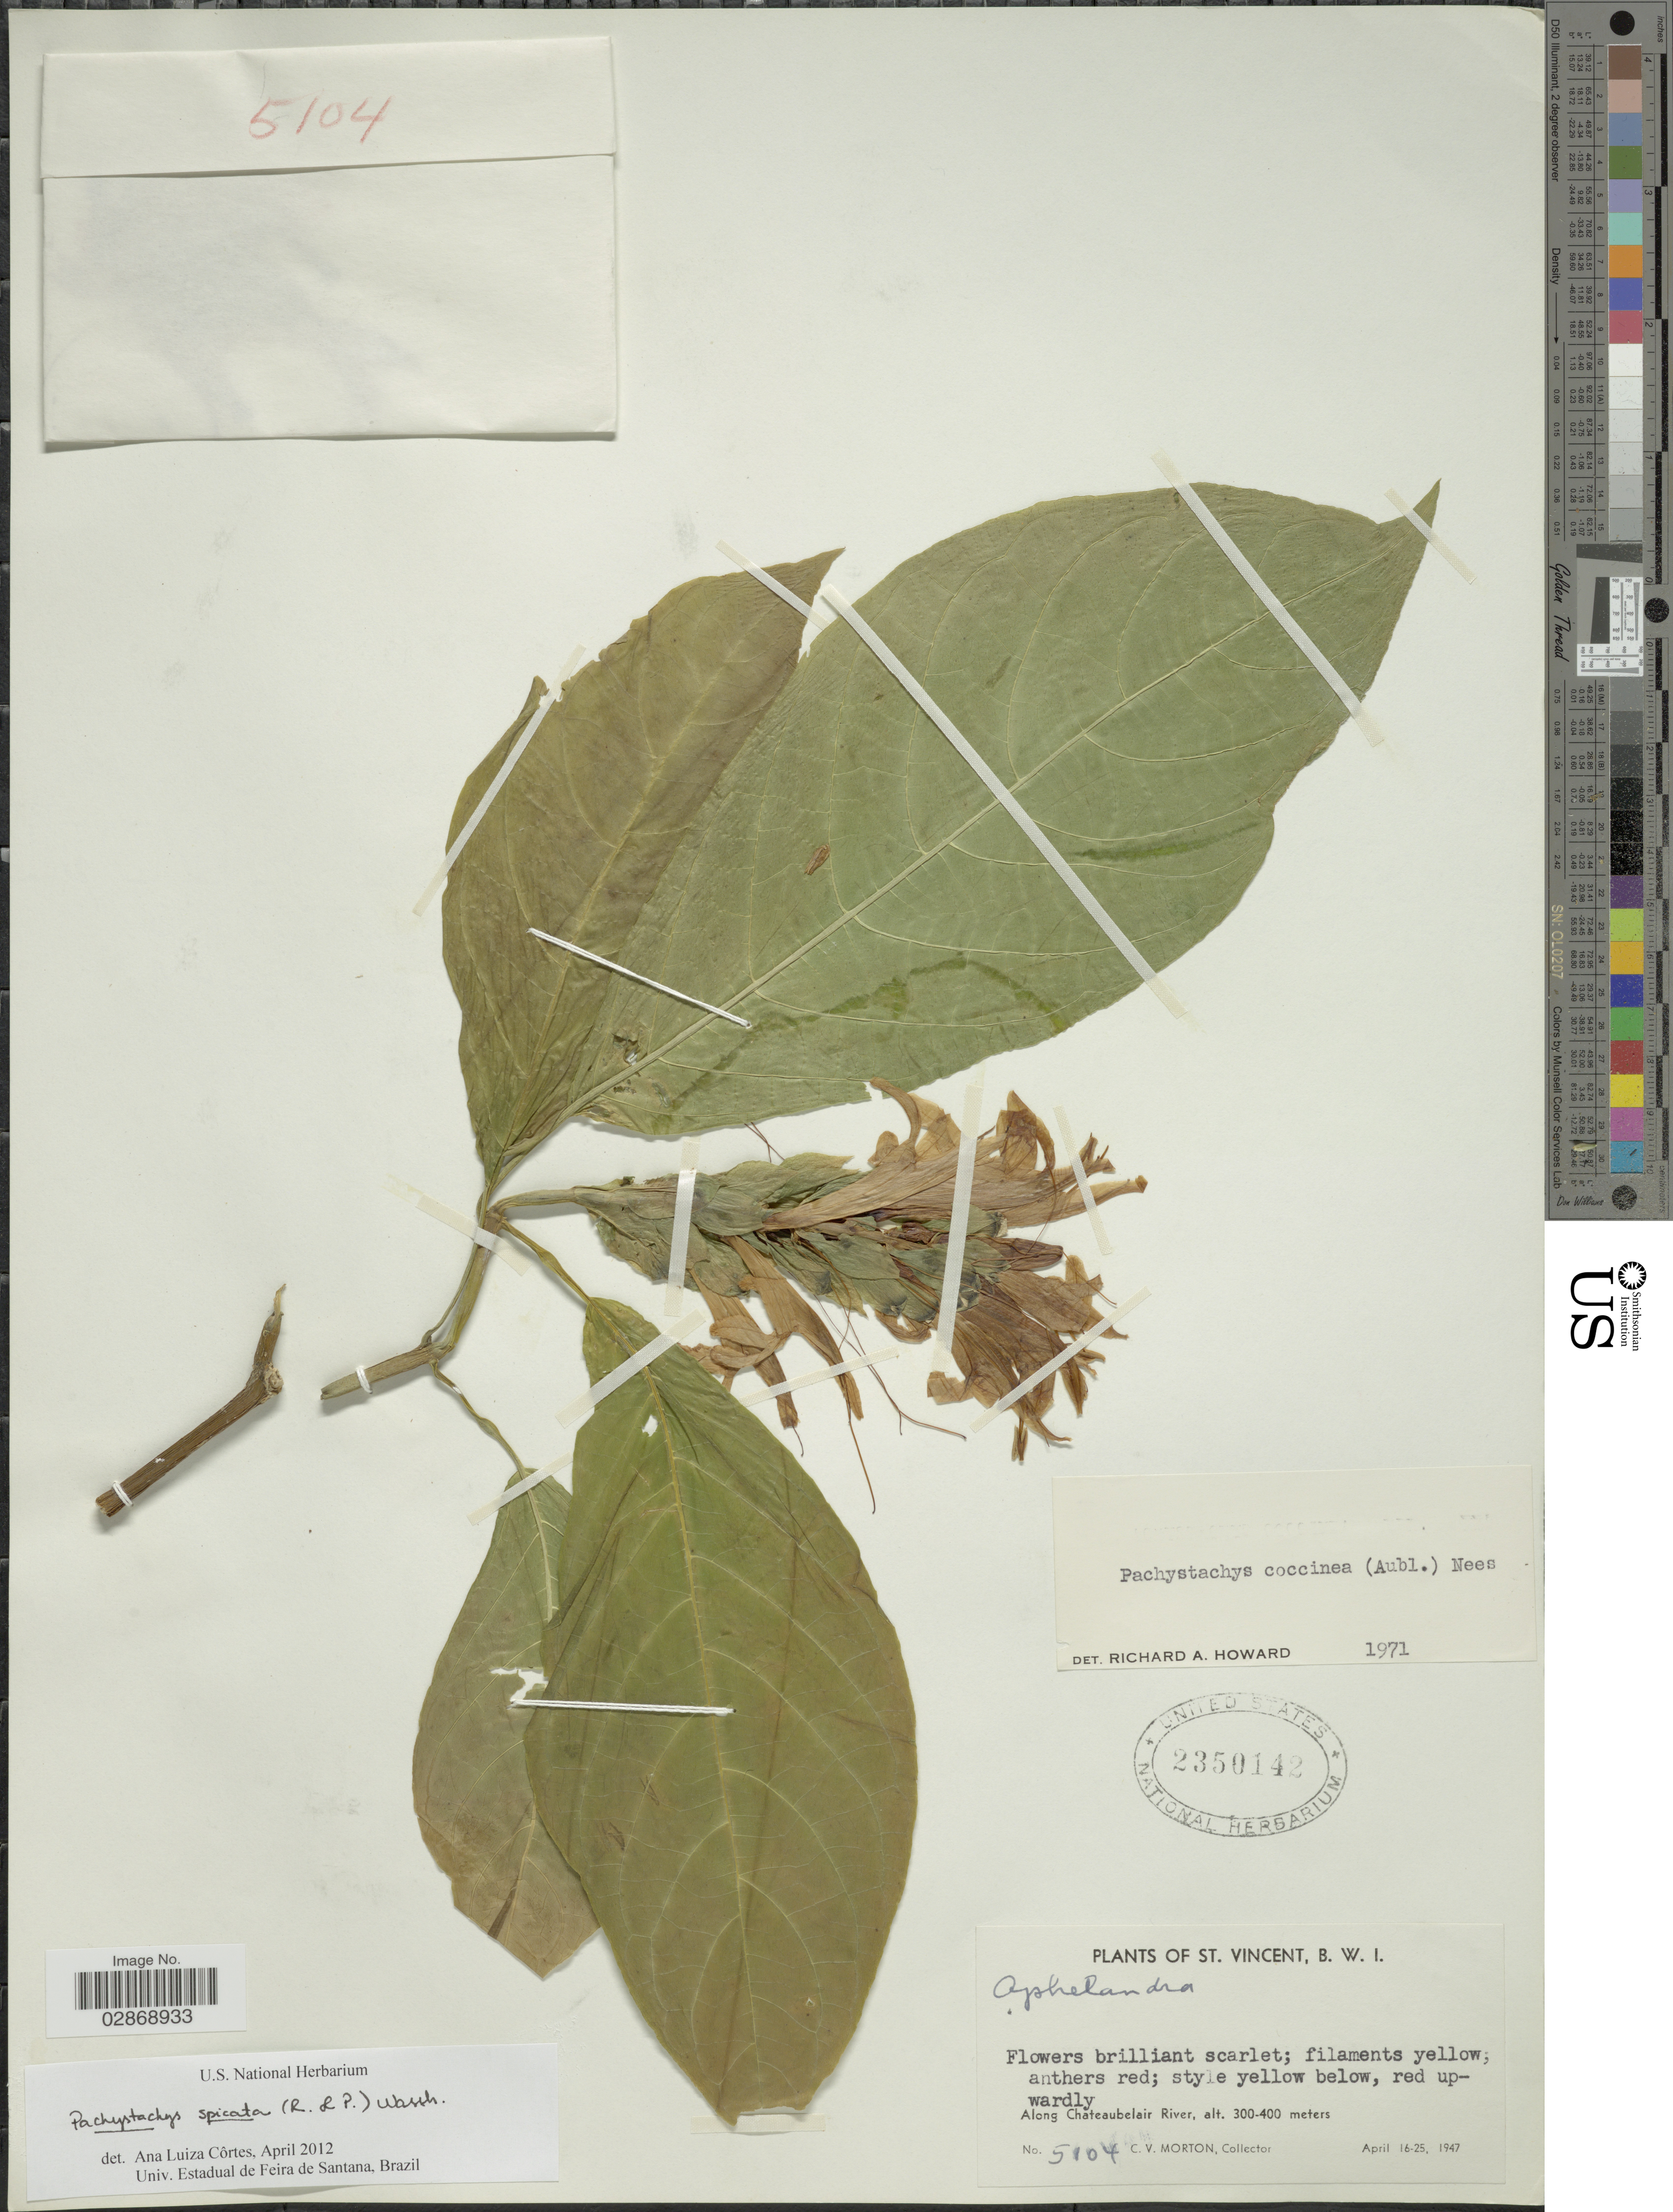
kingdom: Plantae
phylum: Tracheophyta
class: Magnoliopsida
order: Lamiales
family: Acanthaceae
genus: Pachystachys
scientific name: Pachystachys spicata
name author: (Ruiz & Pav.) Wassh.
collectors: C. V. Morton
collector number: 5104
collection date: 1947-04-16/1947-04-25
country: St. Vincent - Grenadines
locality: St. Vincent, B. W. I. Along Chateaubelair River.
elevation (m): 300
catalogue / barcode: US 2350142